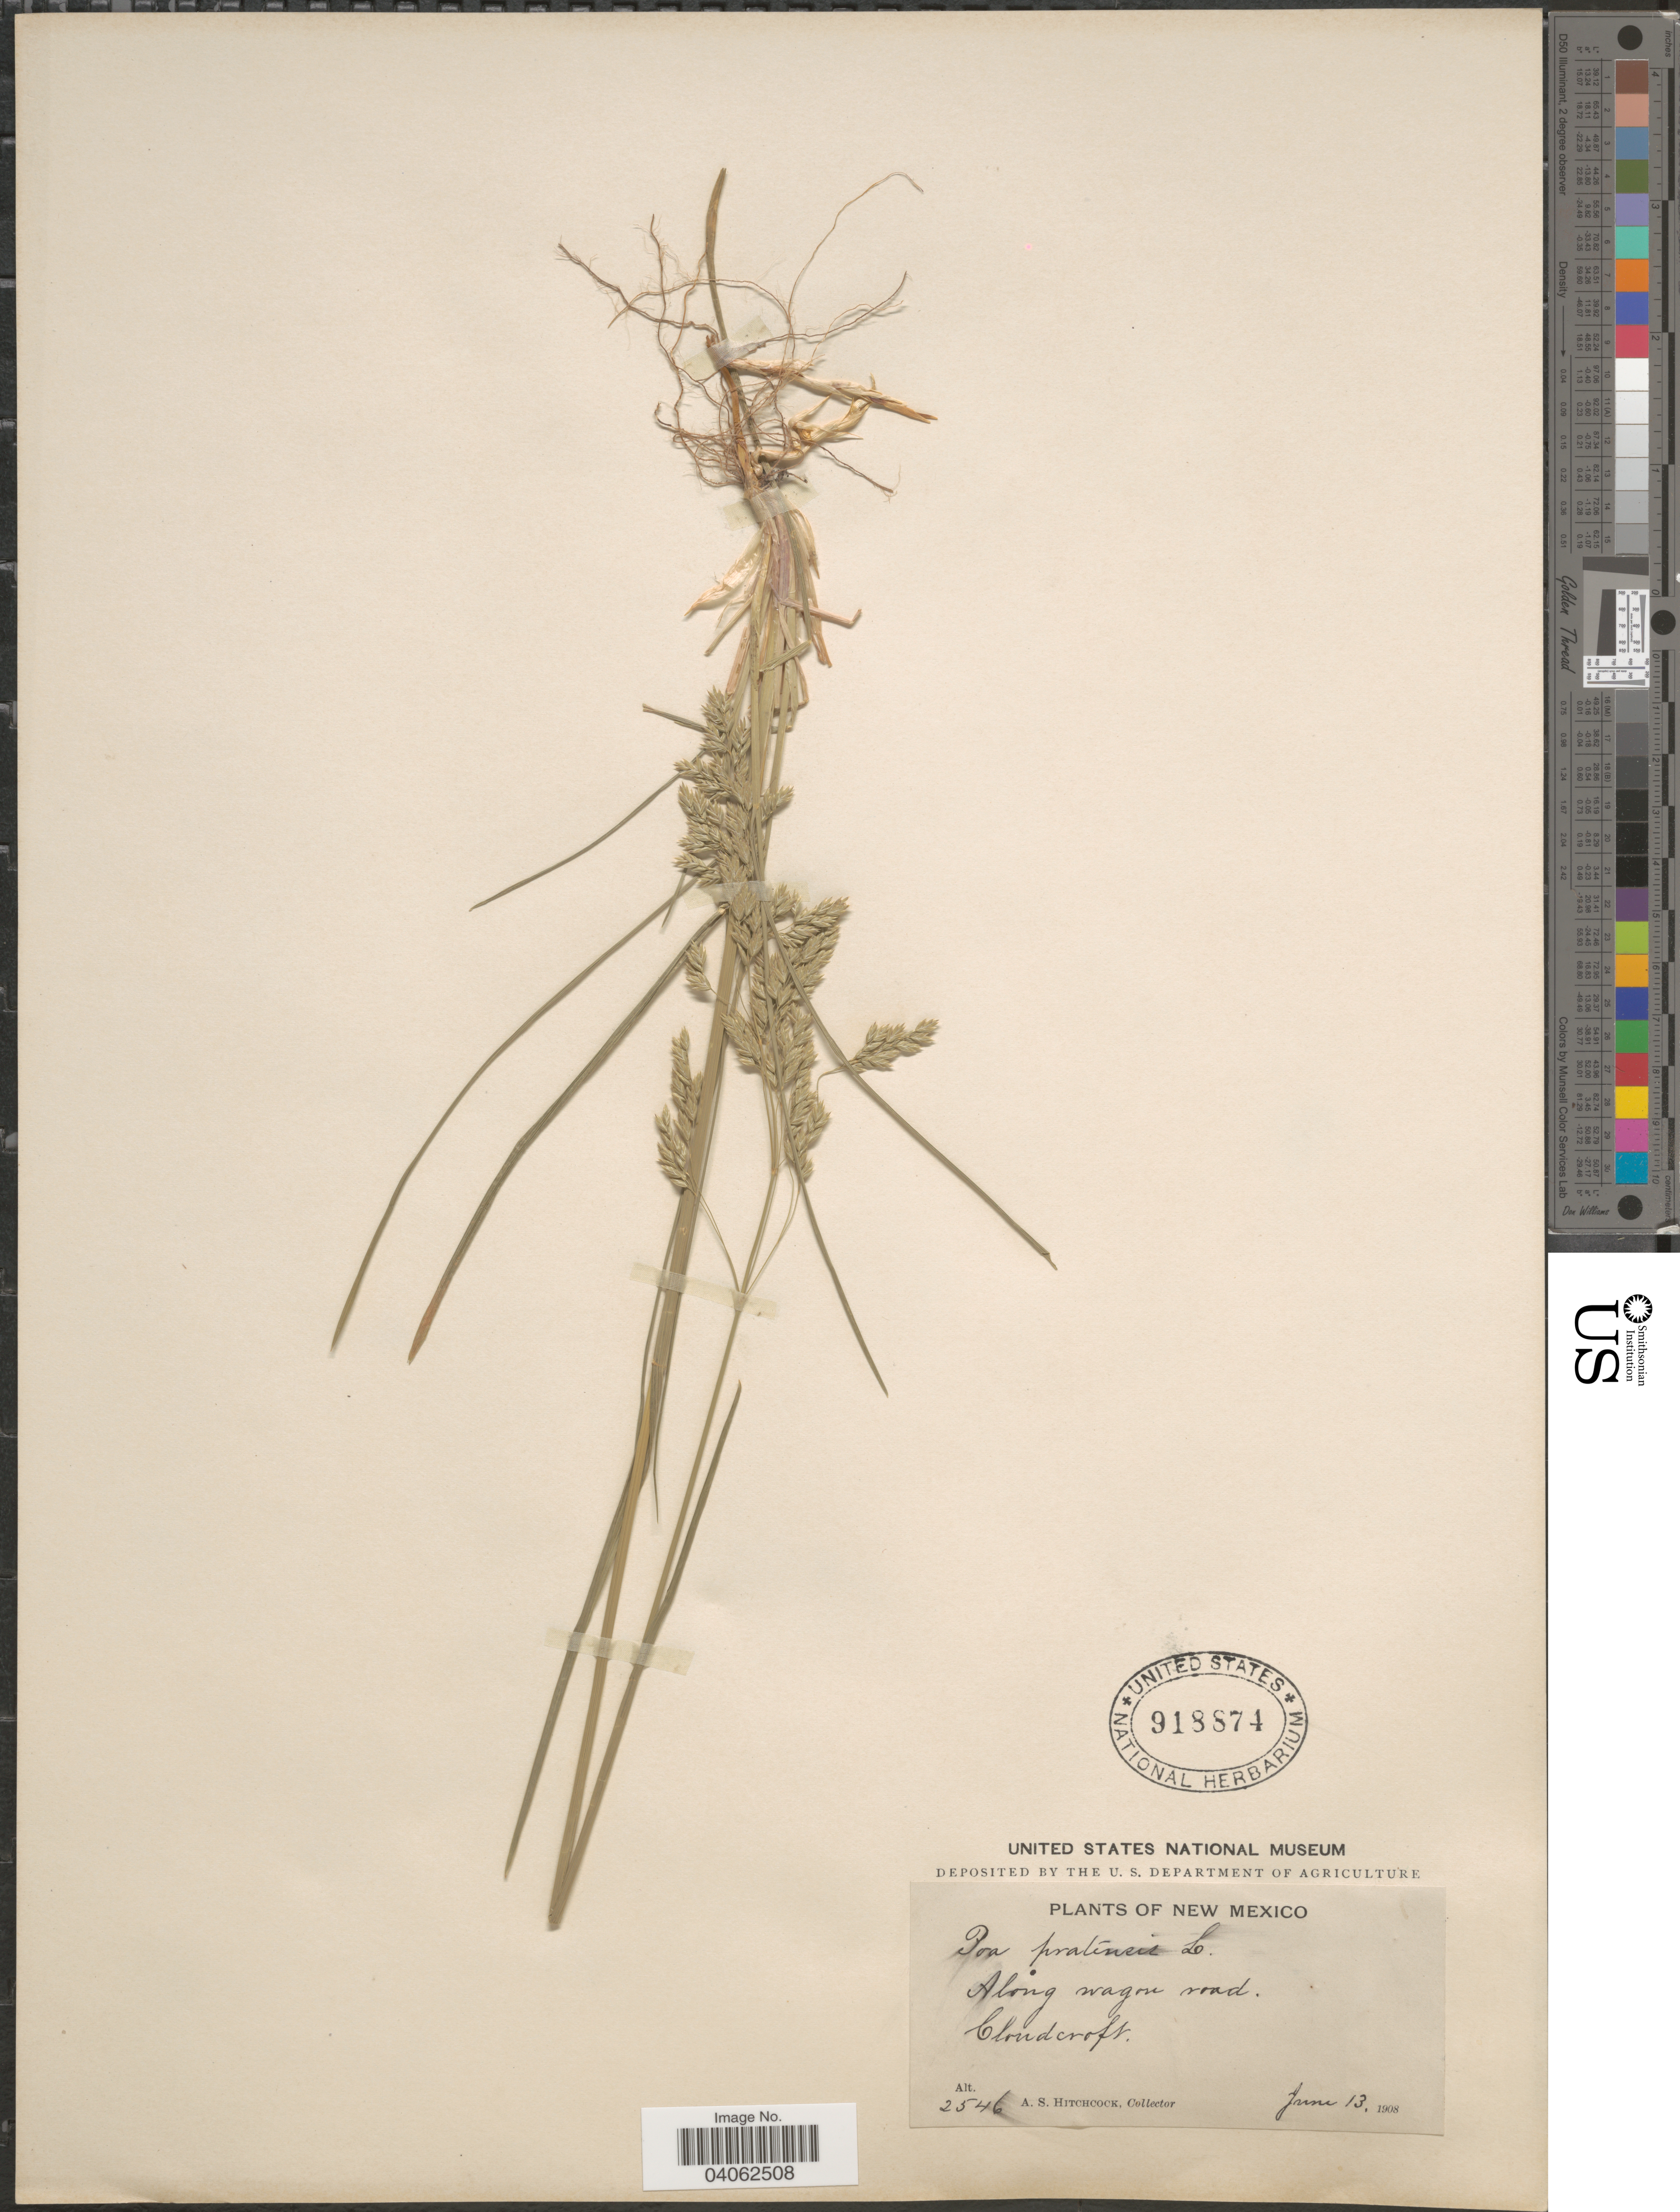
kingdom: Plantae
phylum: Tracheophyta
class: Liliopsida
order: Poales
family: Poaceae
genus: Poa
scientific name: Poa pratensis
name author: L.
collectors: A. S. Hitchcock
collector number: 2546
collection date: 1908-06-13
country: United States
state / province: New Mexico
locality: Along wagon road. Cloudcroft.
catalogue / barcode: US 918874